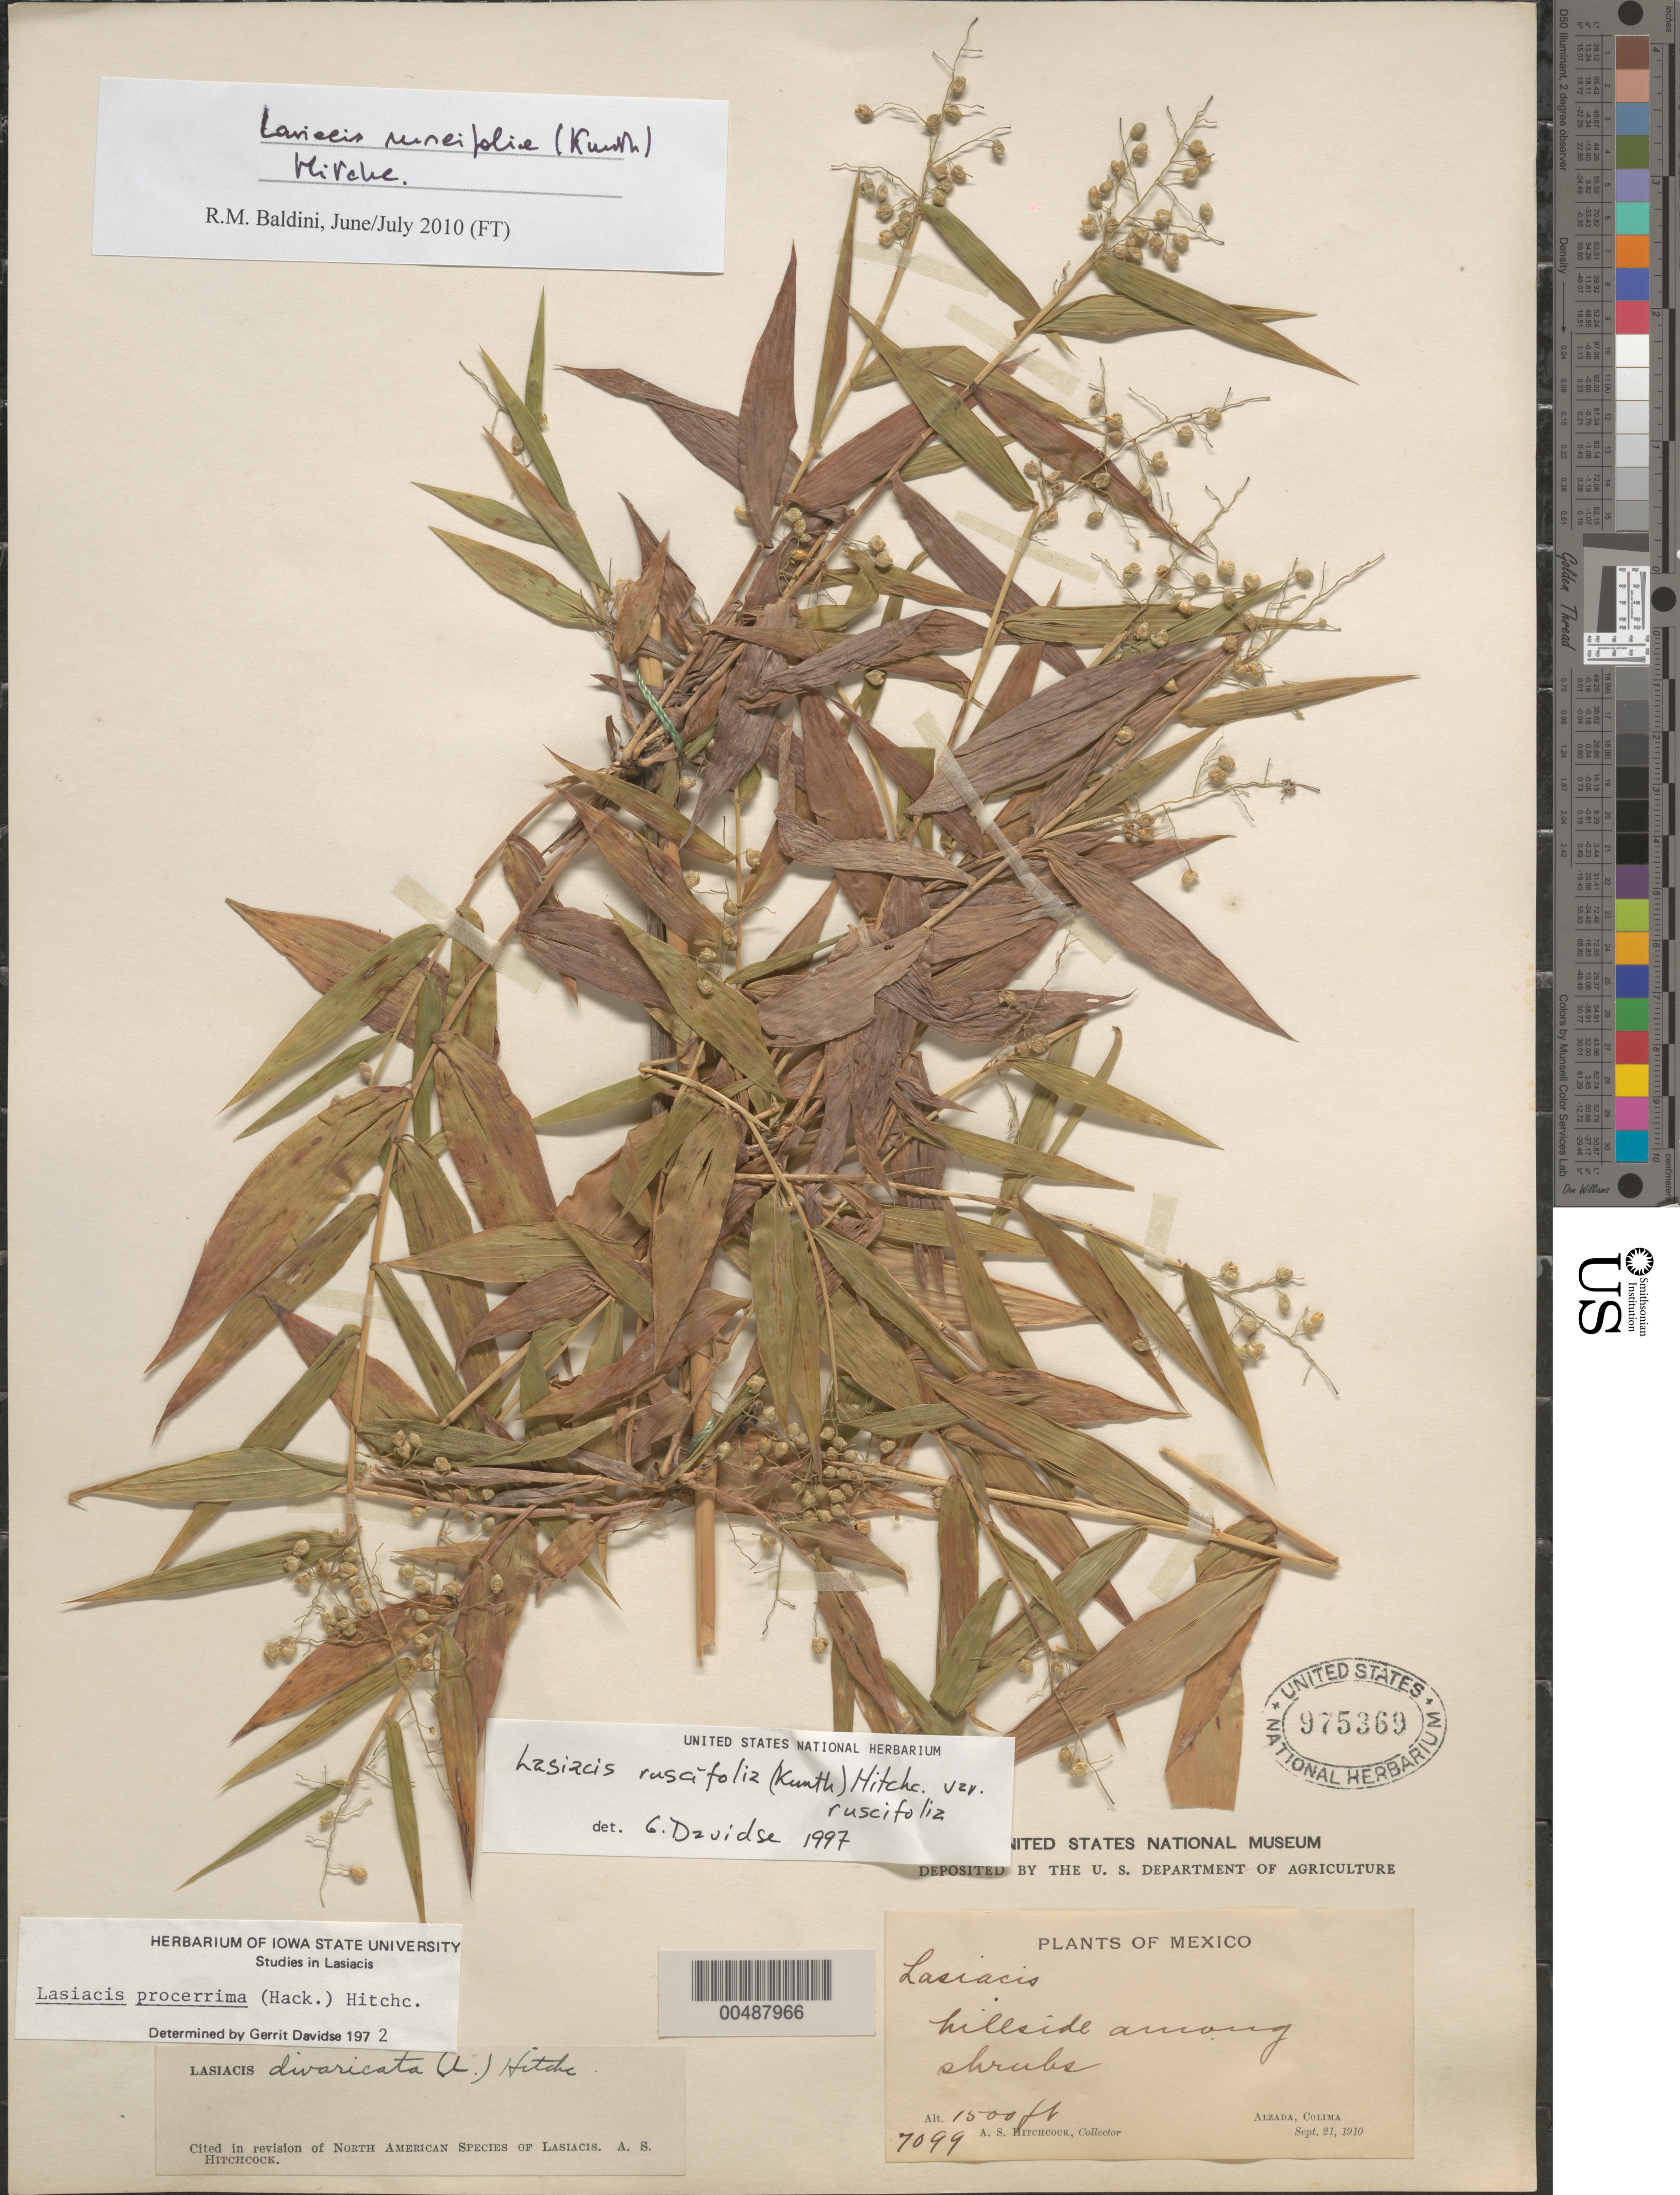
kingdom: Plantae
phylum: Tracheophyta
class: Liliopsida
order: Poales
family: Poaceae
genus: Lasiacis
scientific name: Lasiacis ruscifolia var. ruscifolia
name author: (Kunth) Hitchc.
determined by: Davidse, Gerrit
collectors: A. S. Hitchcock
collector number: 7099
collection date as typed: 21 Sep 1910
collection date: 1910-09-21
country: Mexico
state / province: Colima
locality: Alzada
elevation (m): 457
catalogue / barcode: US 975369